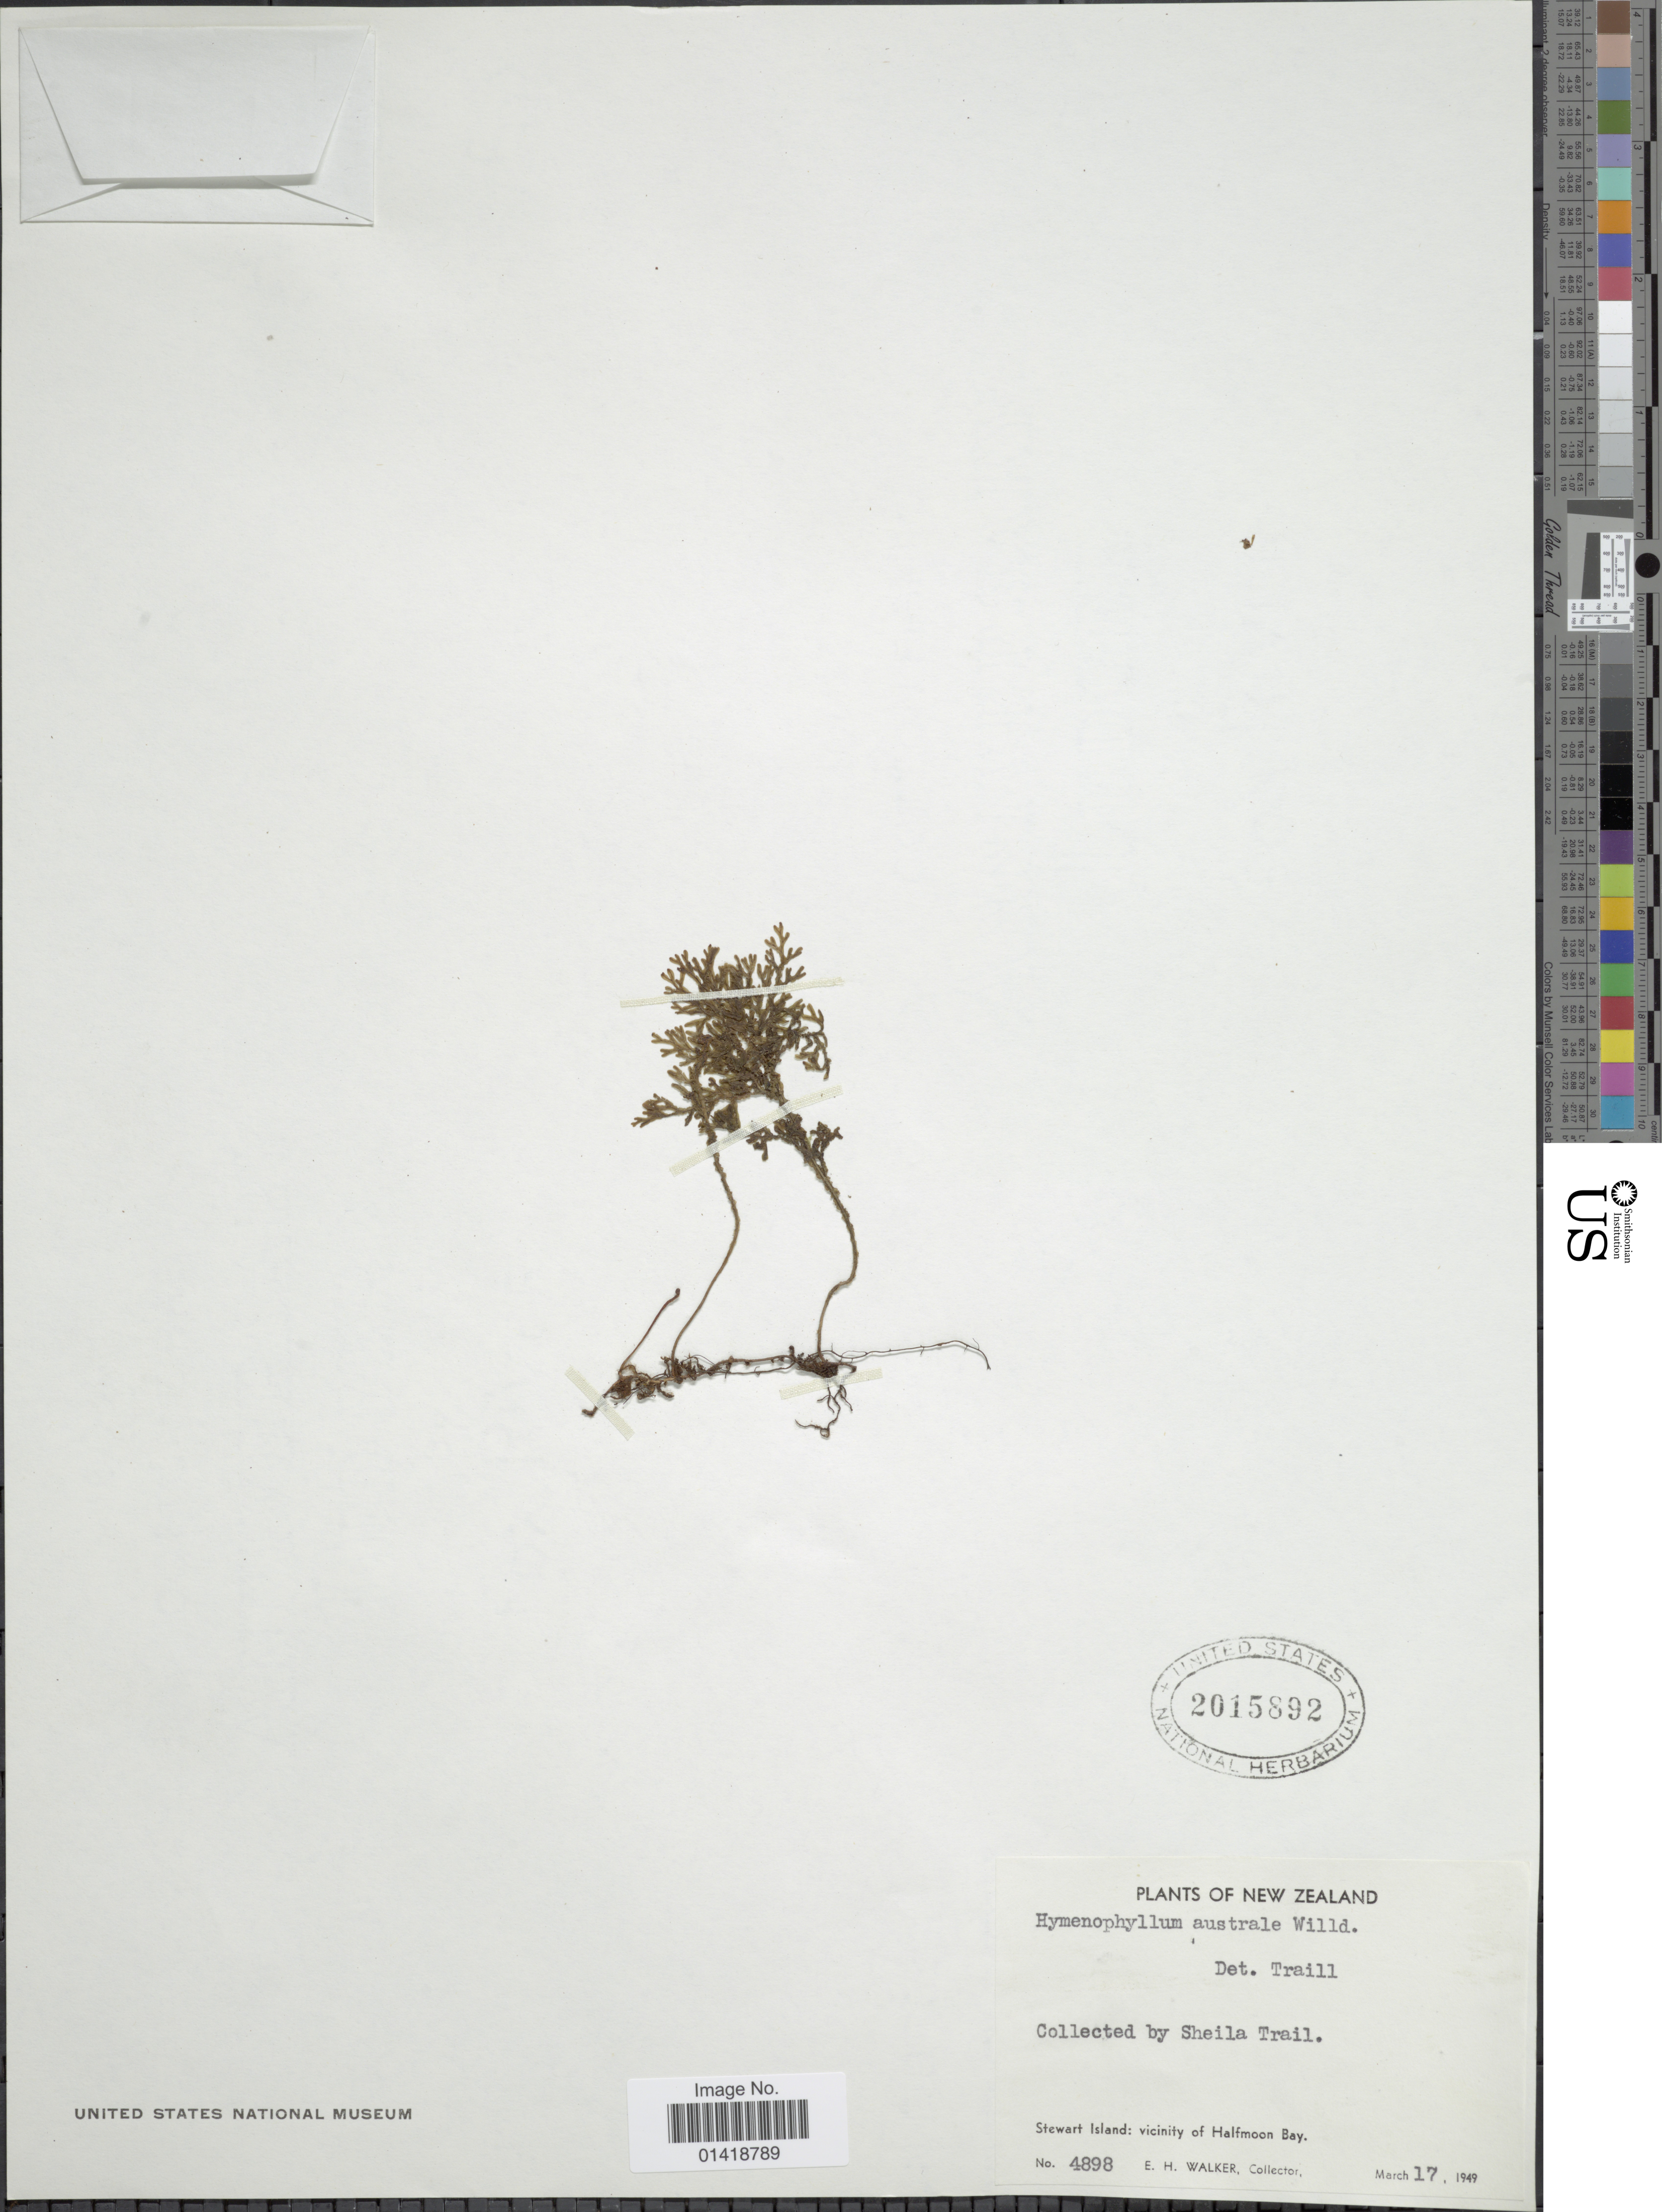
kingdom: Plantae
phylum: Tracheophyta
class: Polypodiopsida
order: Hymenophyllales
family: Hymenophyllaceae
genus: Hymenophyllum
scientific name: Hymenophyllum australe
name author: Willd.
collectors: E. H. Walker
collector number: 4898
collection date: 1949-03-17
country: New Zealand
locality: Stewart Island: vicinity of Halfmoon Bay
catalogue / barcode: US 2015892